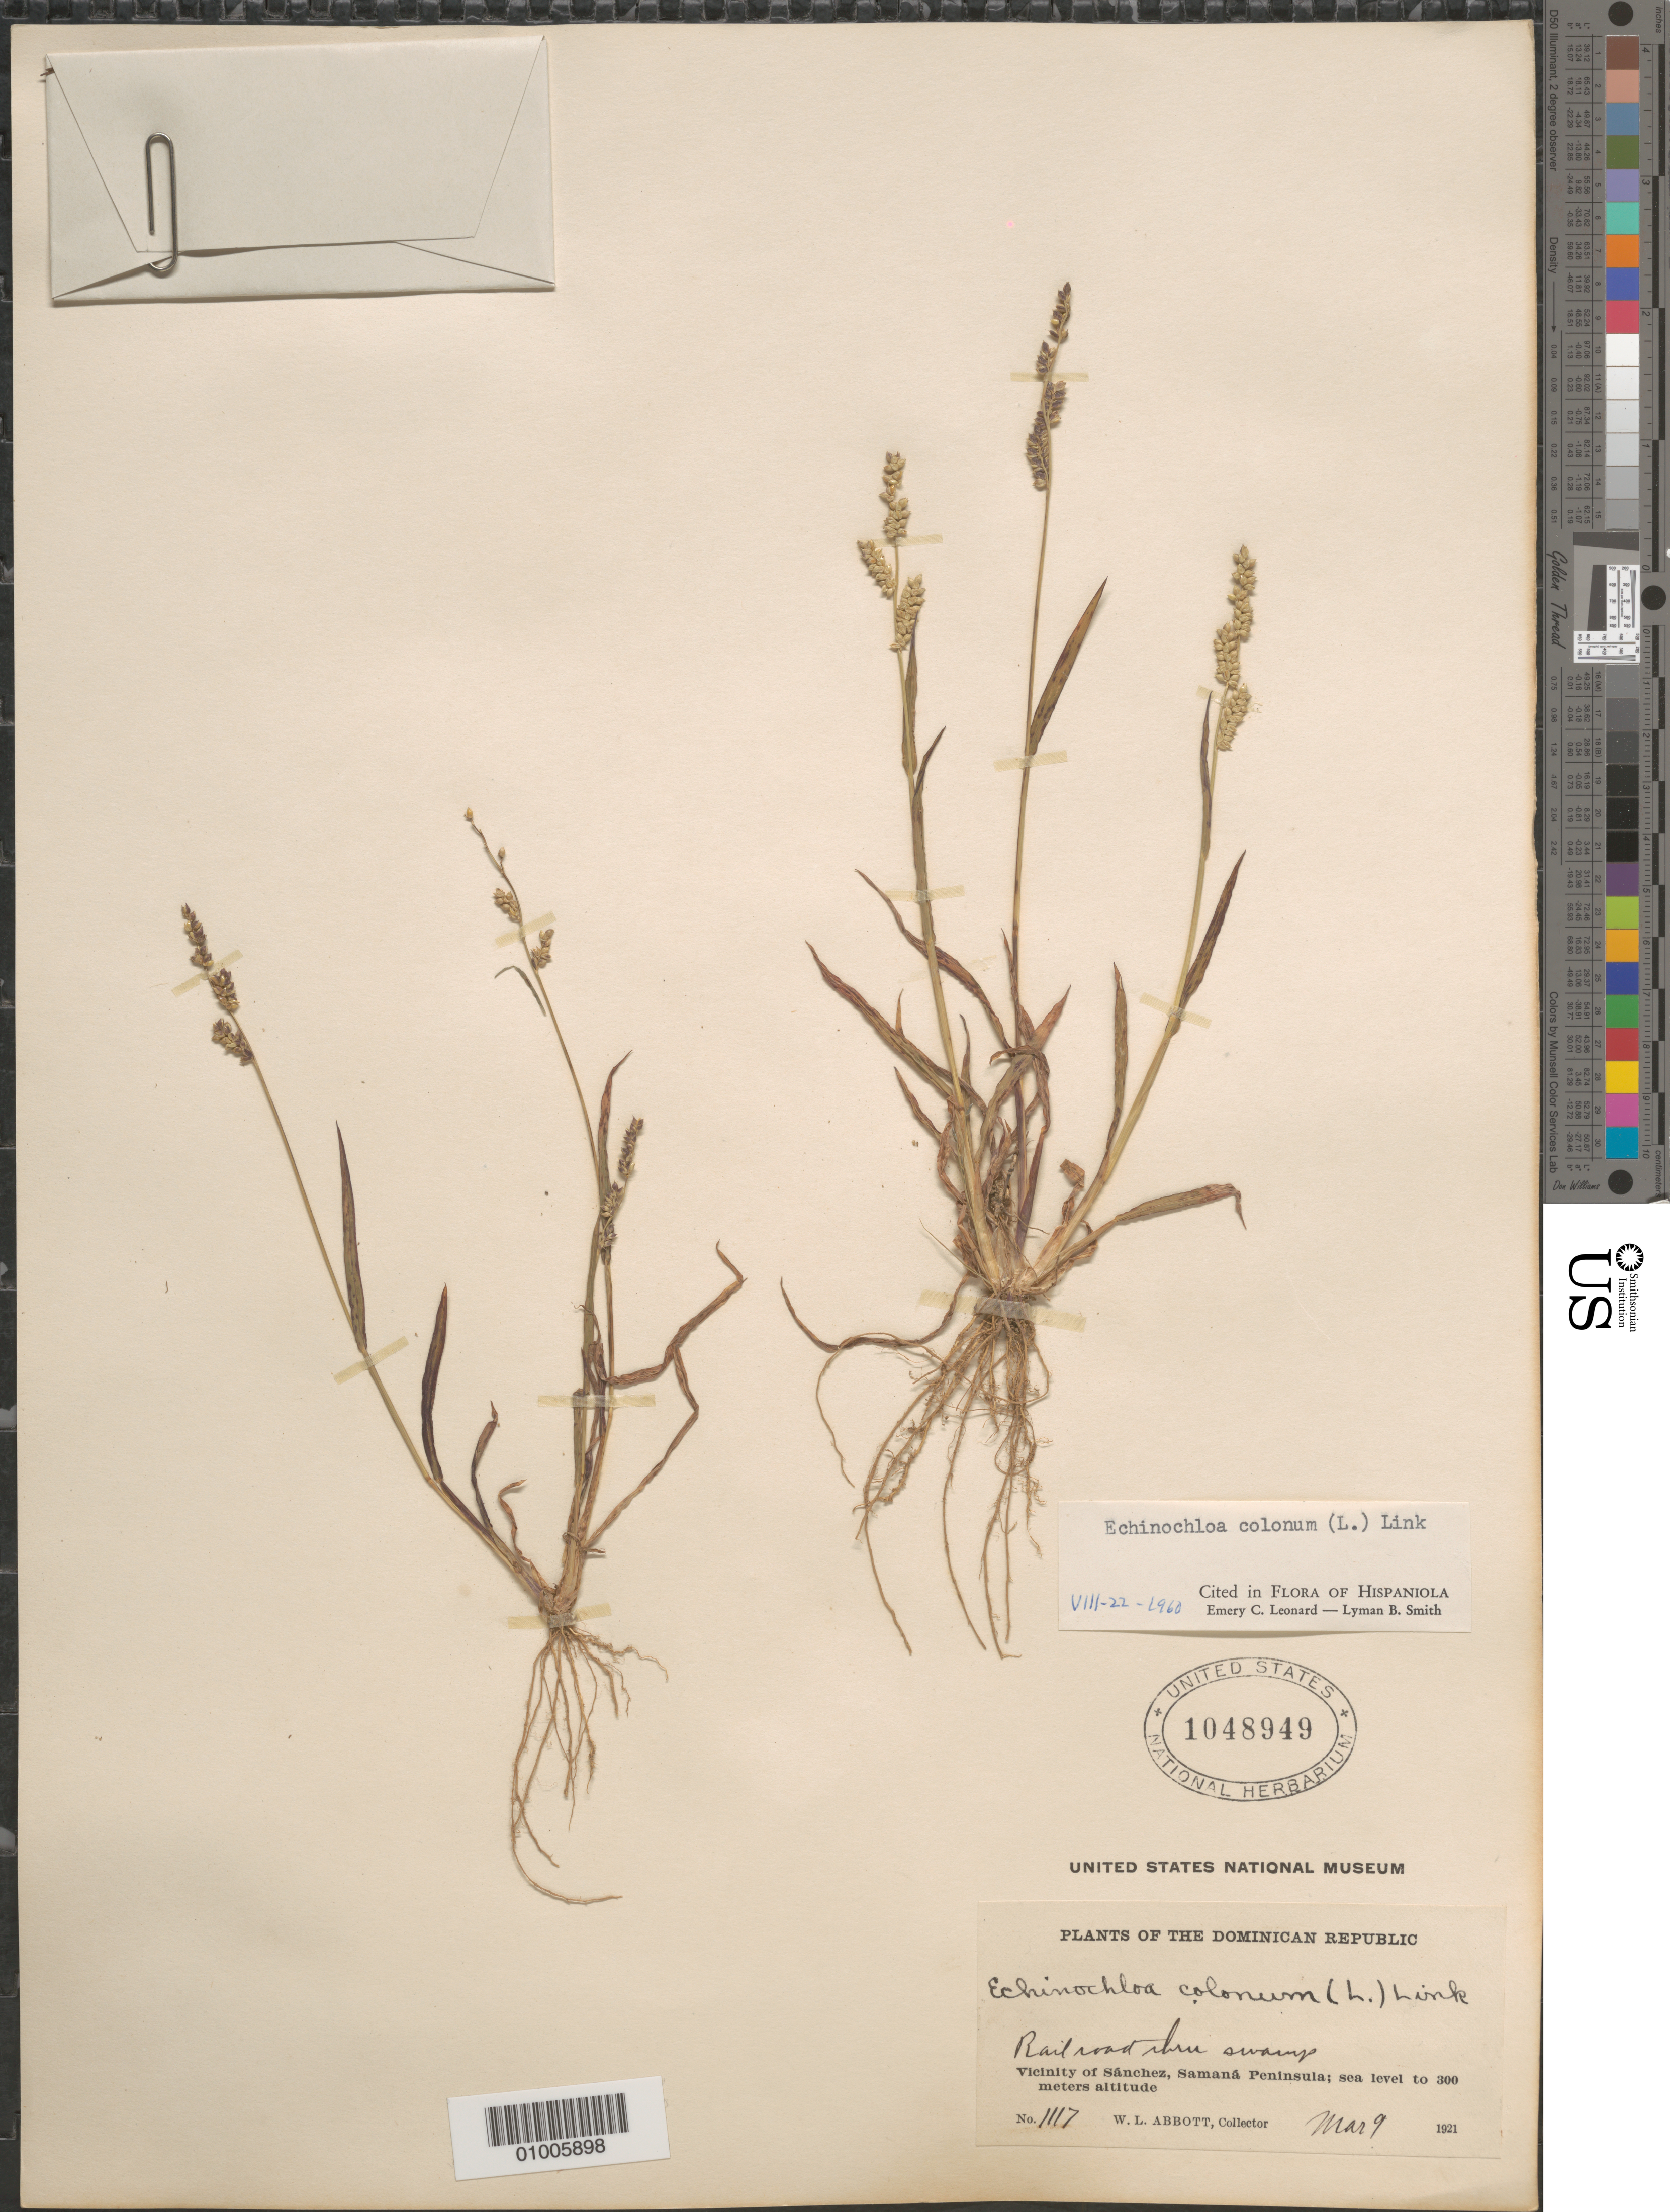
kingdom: Plantae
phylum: Tracheophyta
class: Liliopsida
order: Poales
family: Poaceae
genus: Echinochloa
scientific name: Echinochloa colona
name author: (L.) Link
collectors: W. L. Abbott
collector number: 1117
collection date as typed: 09 Apr 1921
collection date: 1921-04-09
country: Dominican Republic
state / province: Samaná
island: Hispaniola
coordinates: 0 N, 0 E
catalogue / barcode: US 1048949